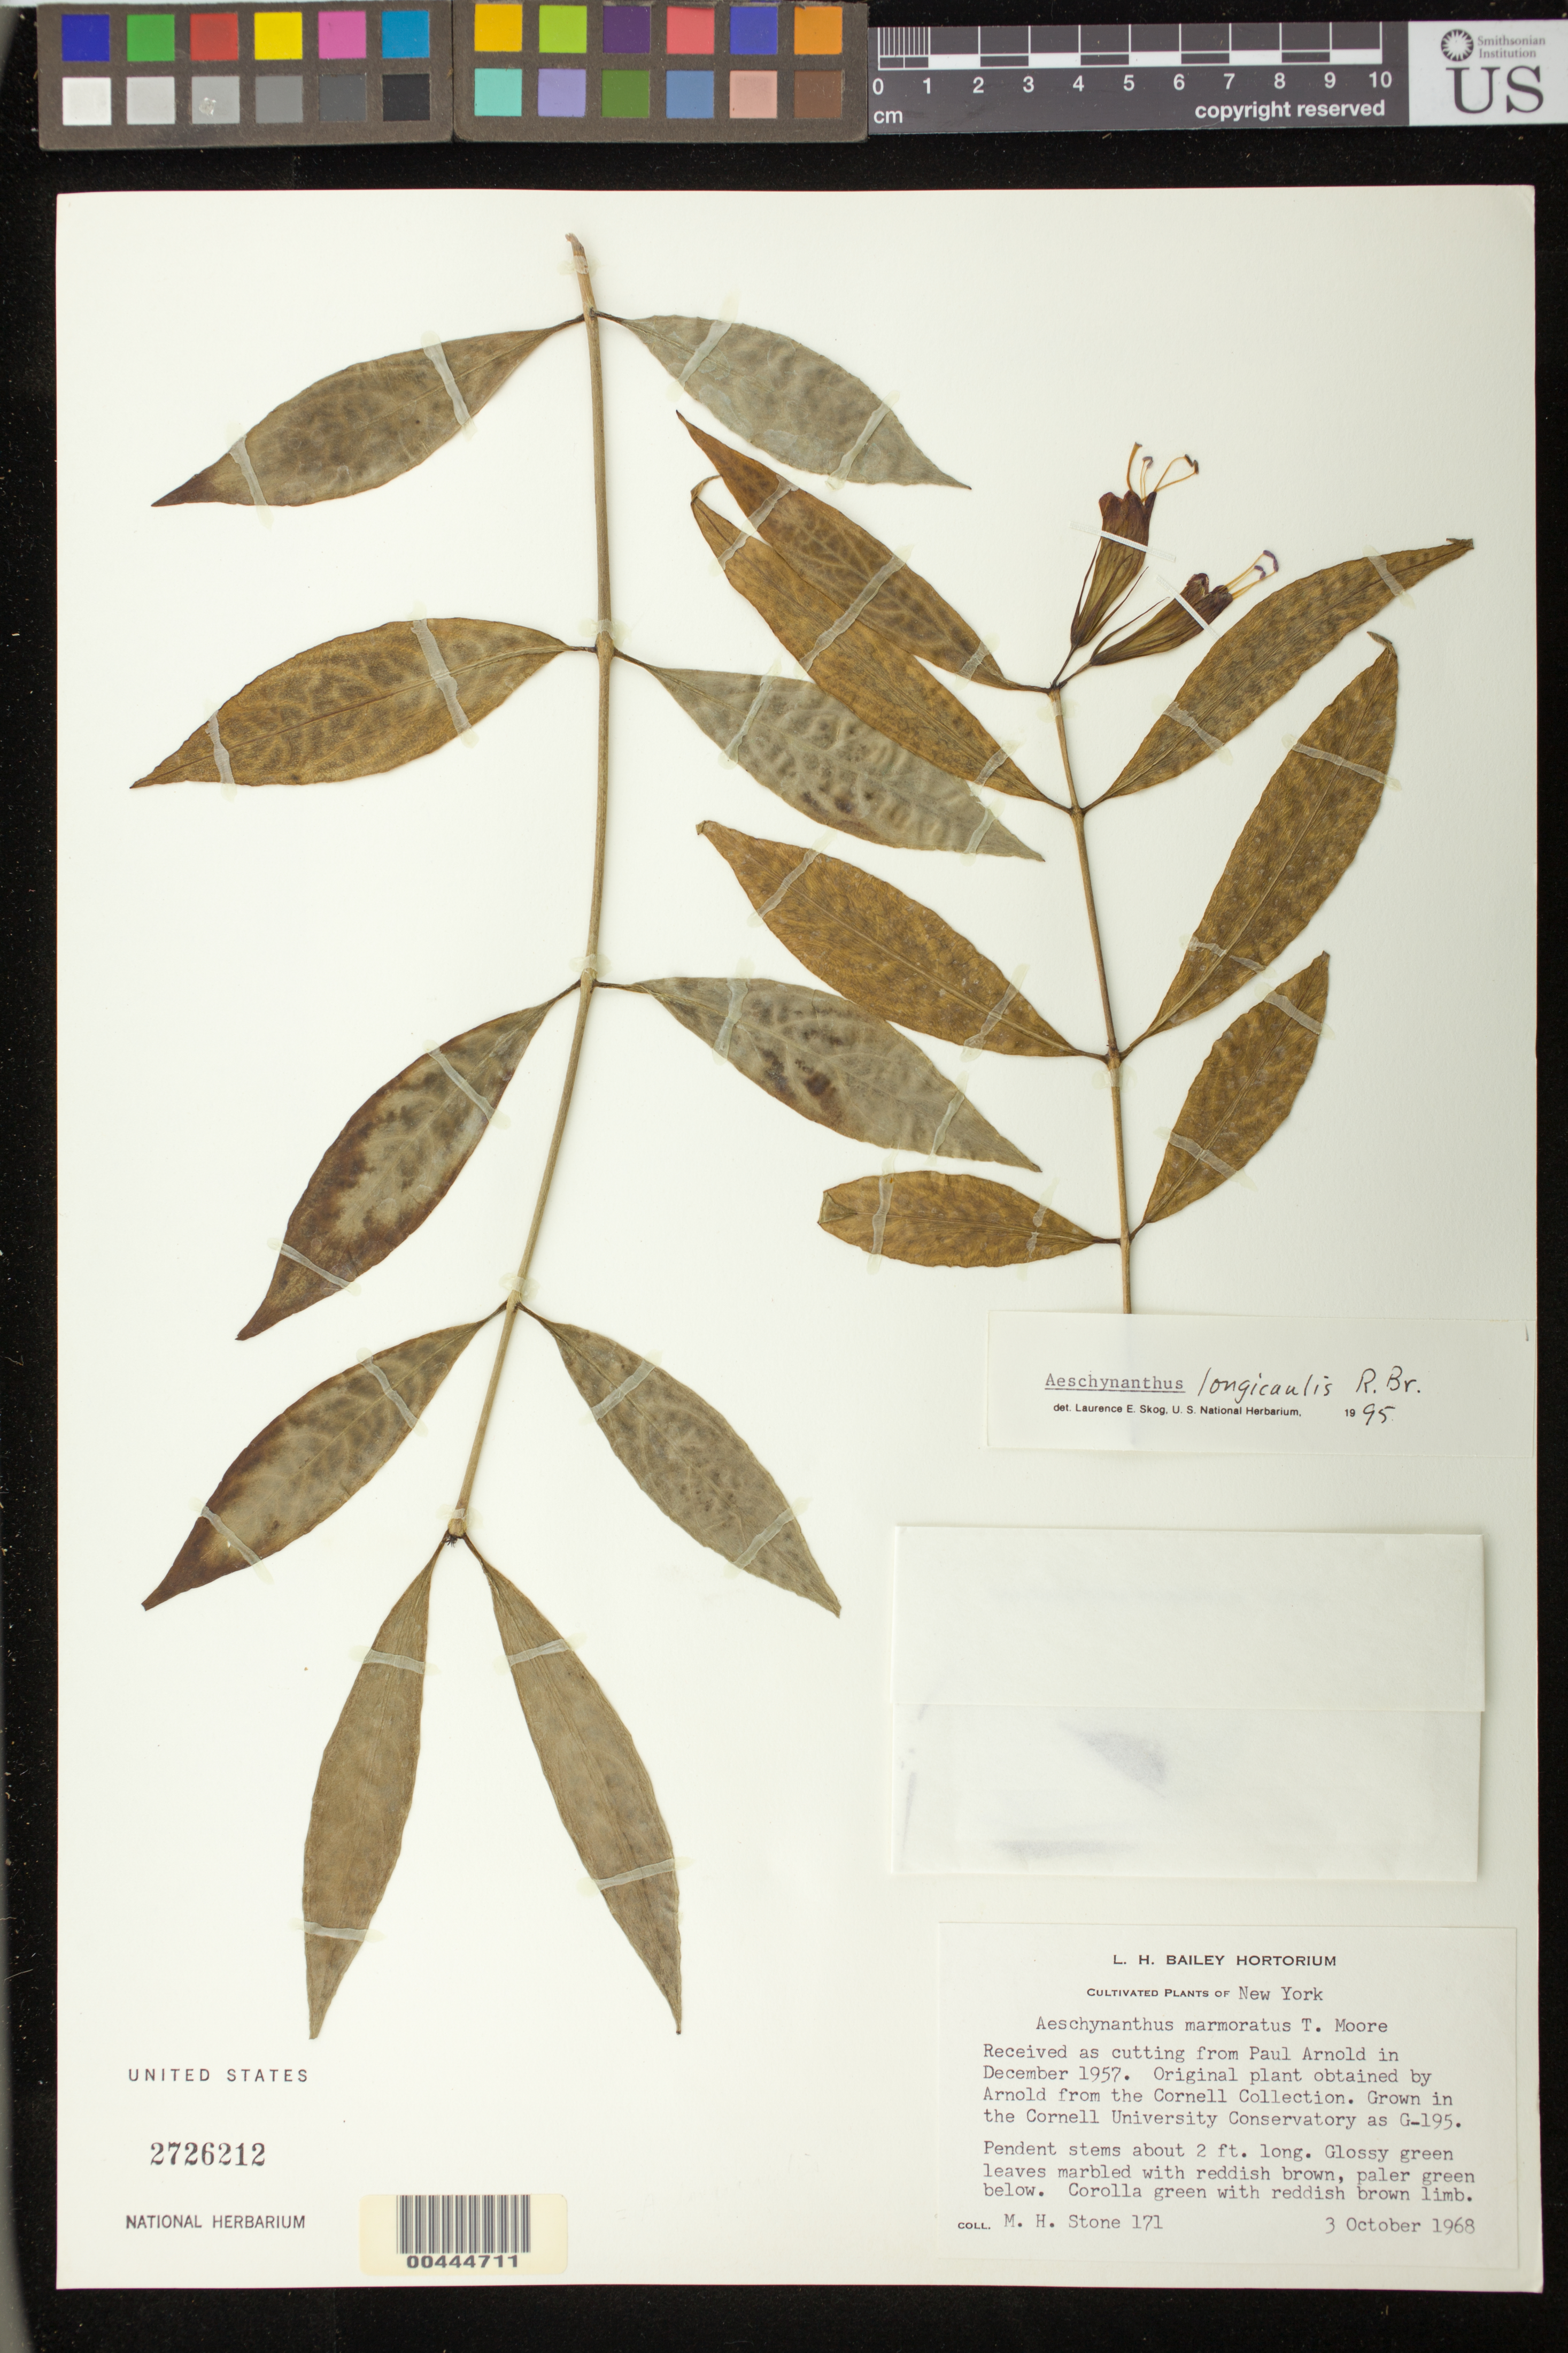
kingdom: Plantae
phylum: Tracheophyta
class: Magnoliopsida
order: Lamiales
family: Gesneriaceae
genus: Aeschynanthus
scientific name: Aeschynanthus longicaulis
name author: Wall. ex R. Br.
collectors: M. Stone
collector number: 171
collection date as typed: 03 Oct 1968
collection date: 1968-10-03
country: United States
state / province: New York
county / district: Tompkins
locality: U.S.A., New York, Cornell University Conservatory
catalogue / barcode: US 2726212